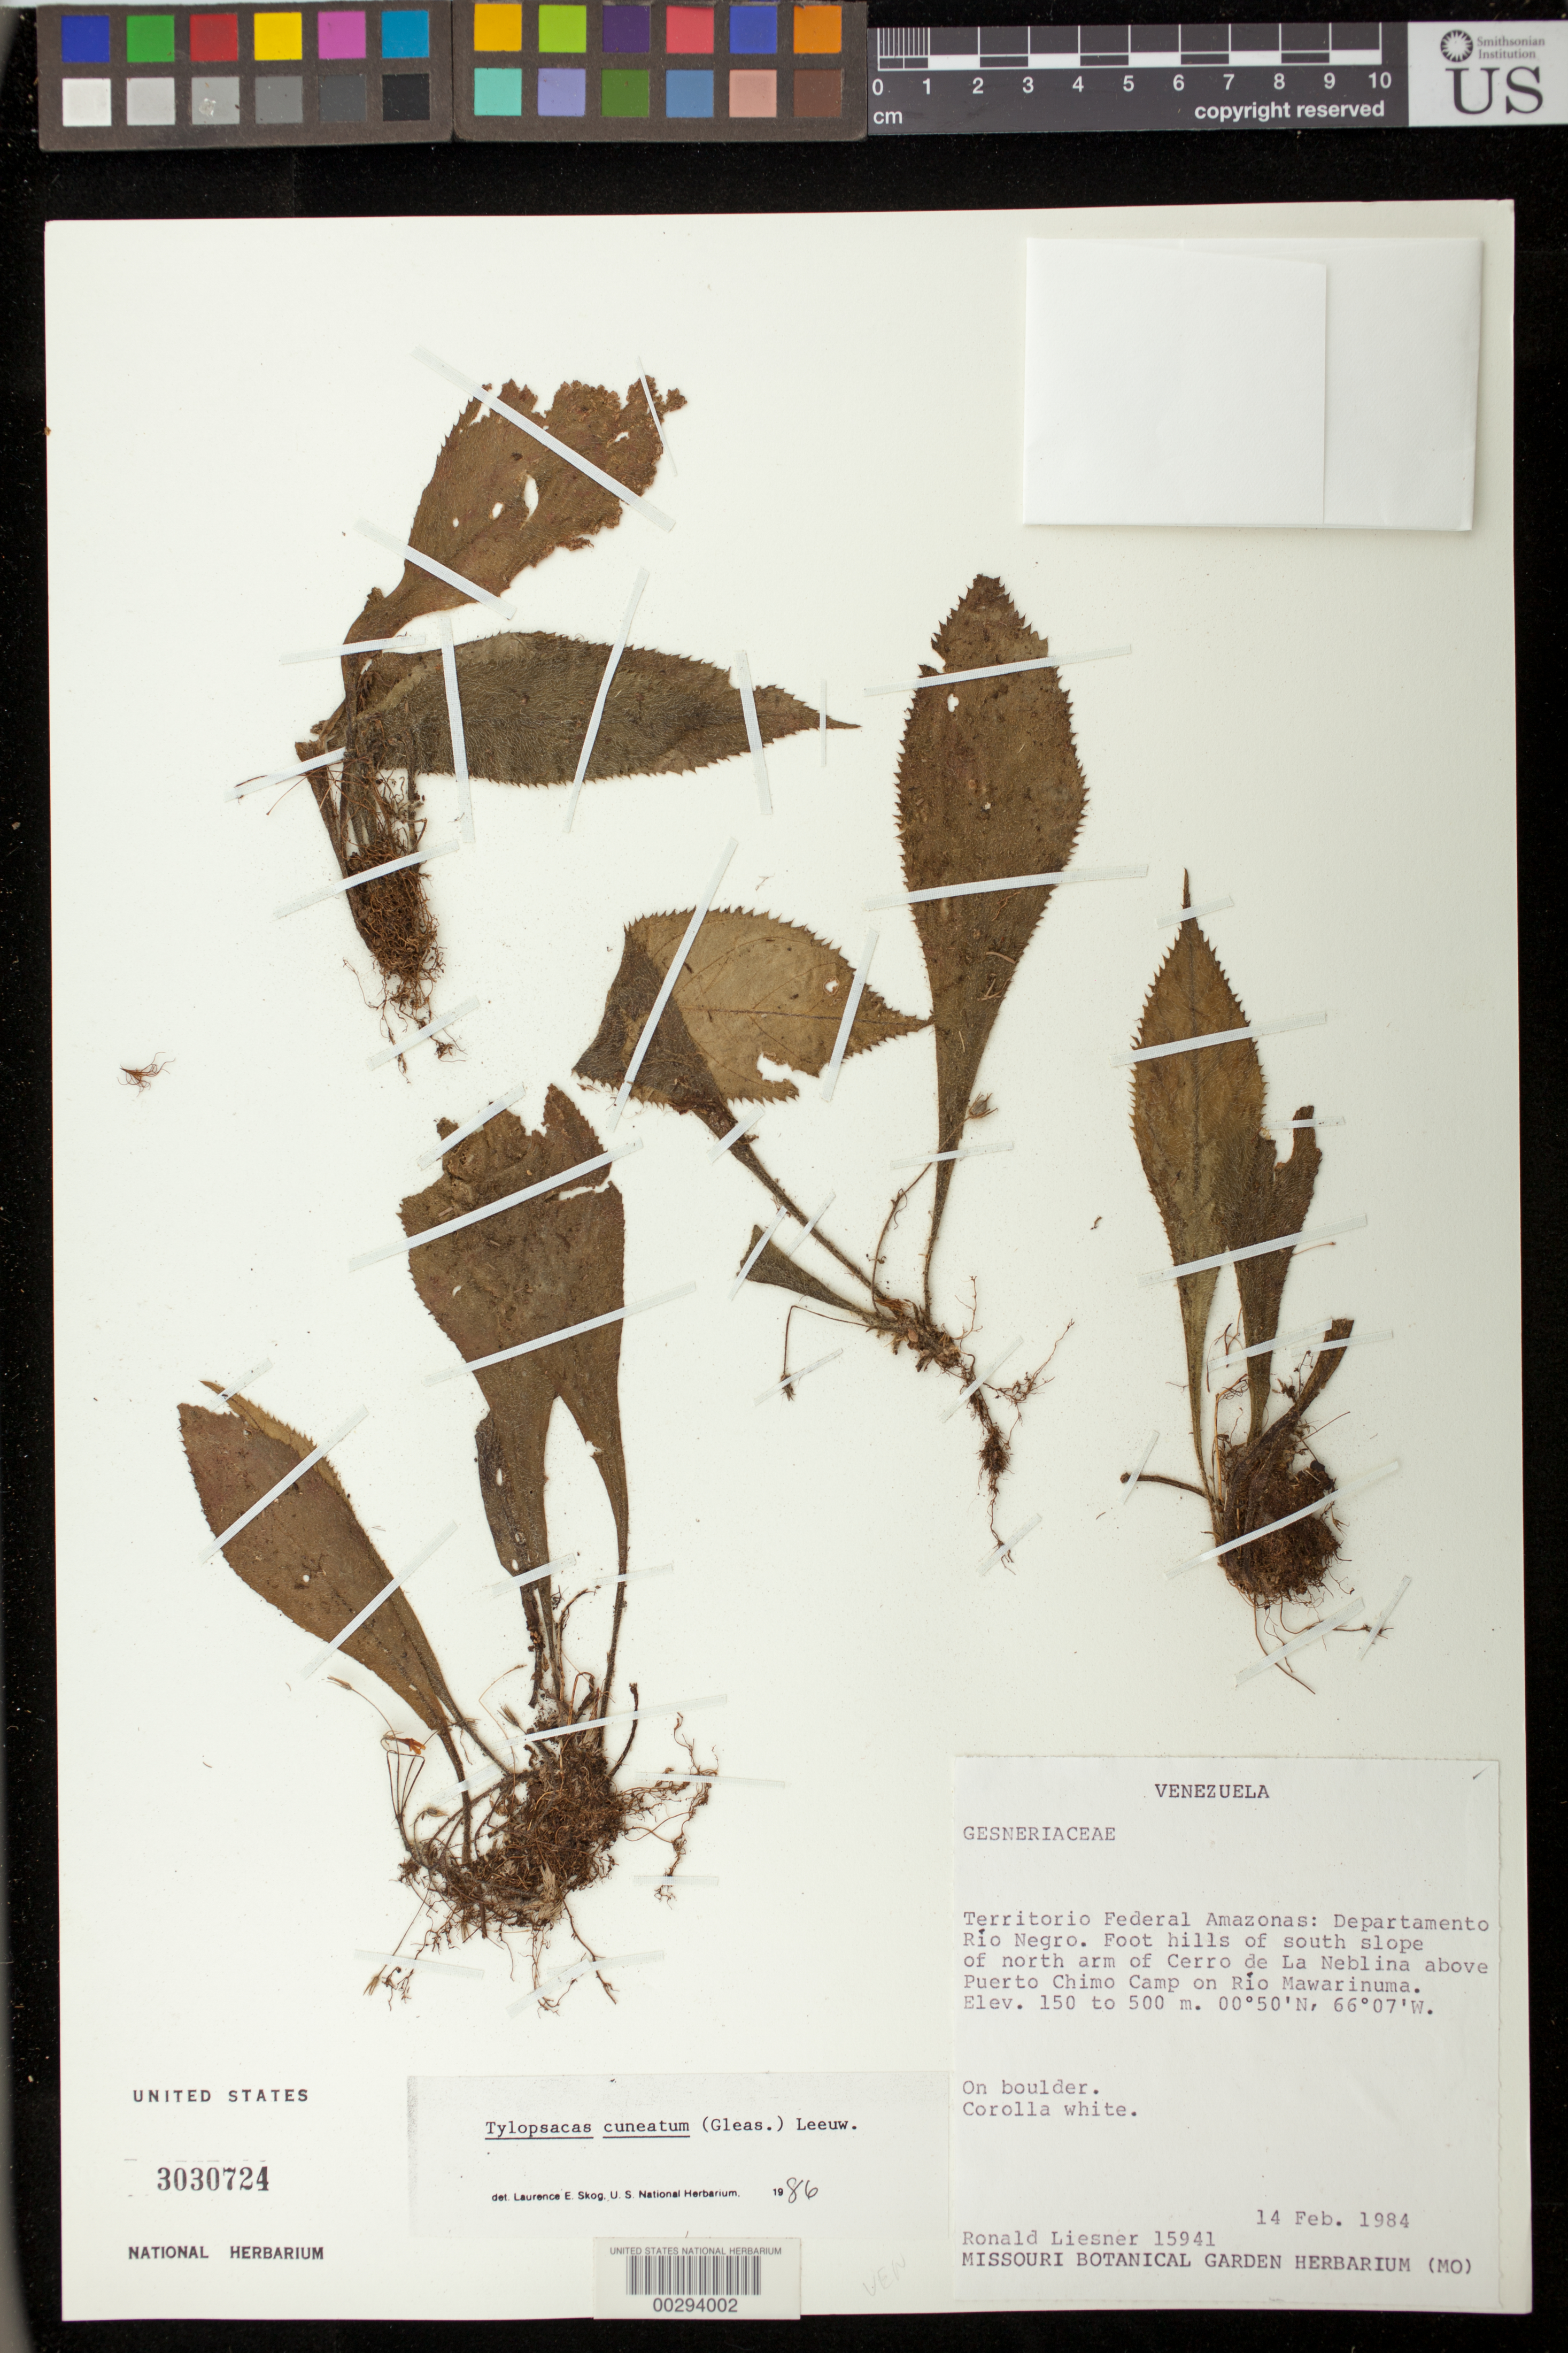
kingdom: Plantae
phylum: Tracheophyta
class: Magnoliopsida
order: Lamiales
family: Gesneriaceae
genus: Tylopsacas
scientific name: Tylopsacas cuneata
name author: (Gleason) Leeuwenb.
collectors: R. L. Liesner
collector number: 15941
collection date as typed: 14 Feb 1984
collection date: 1984-02-14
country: Venezuela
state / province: Amazonas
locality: Rio Negro Dept., foothills of south slope of north arm of Cerro de la Neblina above Puerto Chimo camp on Rio Mawarinuma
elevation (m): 150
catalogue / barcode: US 3030724